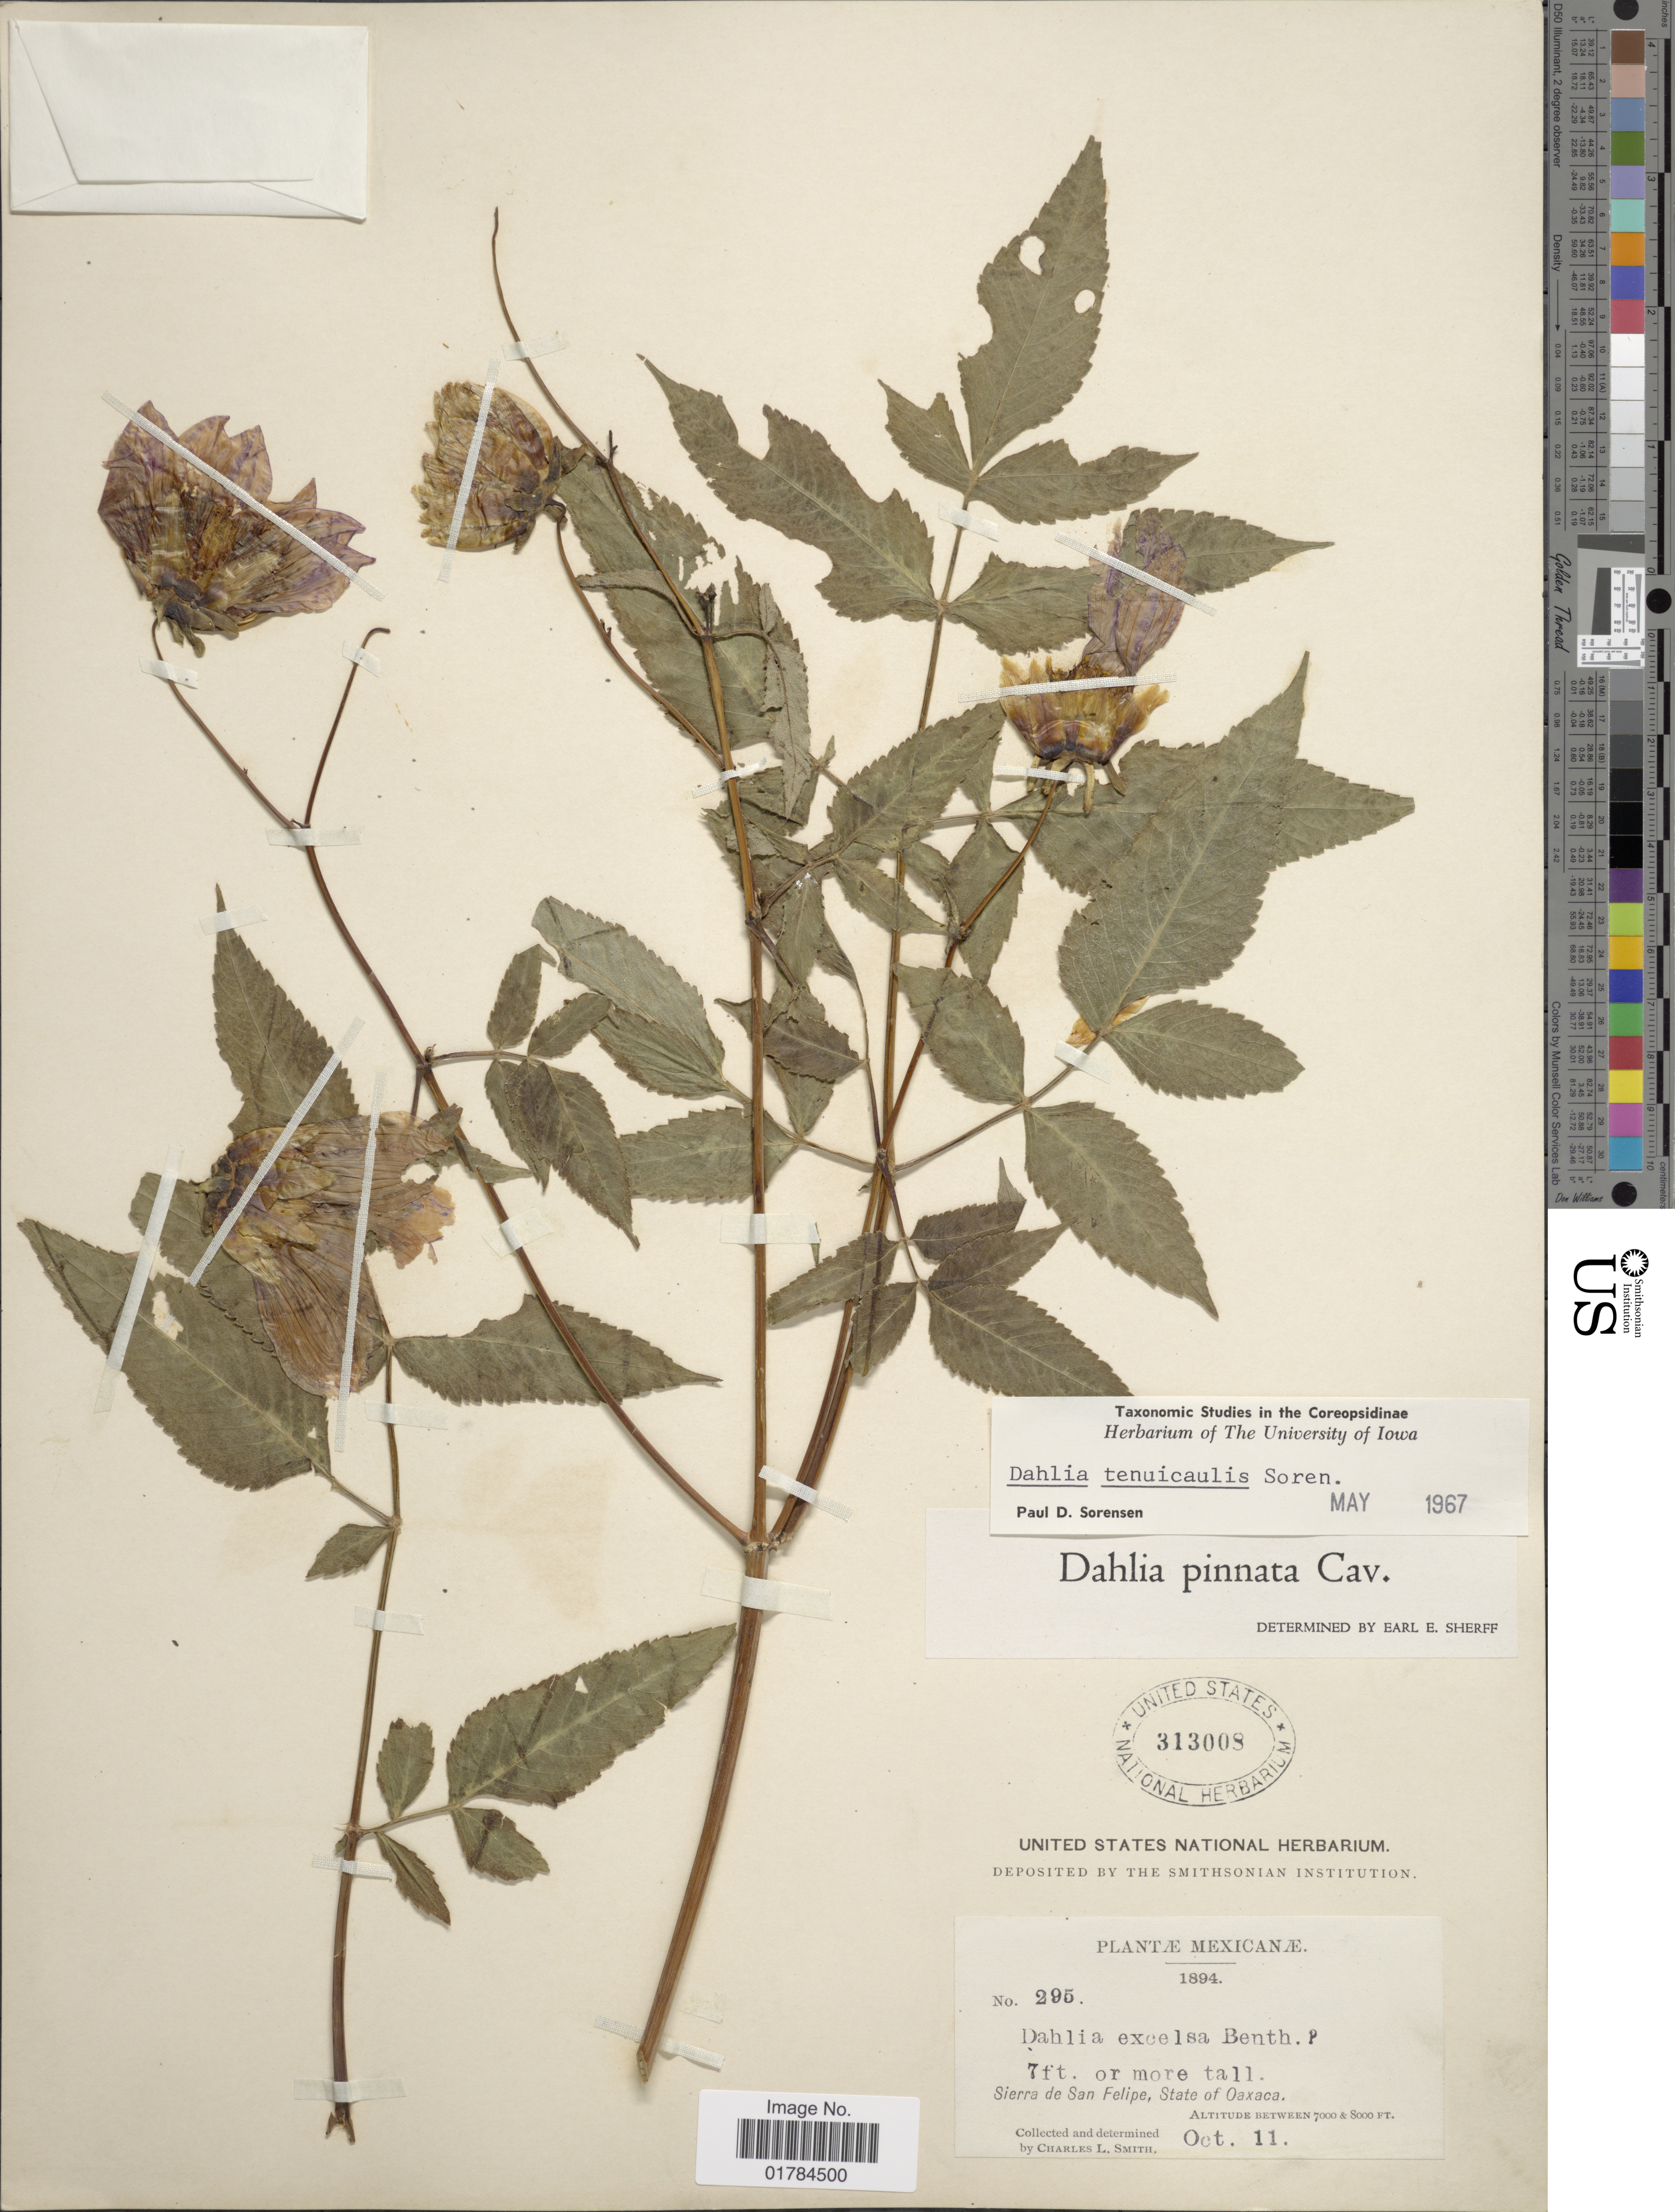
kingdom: Plantae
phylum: Tracheophyta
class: Magnoliopsida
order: Asterales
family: Asteraceae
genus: Dahlia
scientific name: Dahlia tenuicaulis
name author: P.D. Sørensen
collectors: C. L. Smith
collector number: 295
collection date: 1894-10-11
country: Mexico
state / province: Oaxaca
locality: Sierra de San Felipe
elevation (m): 2134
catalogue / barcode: US 313008